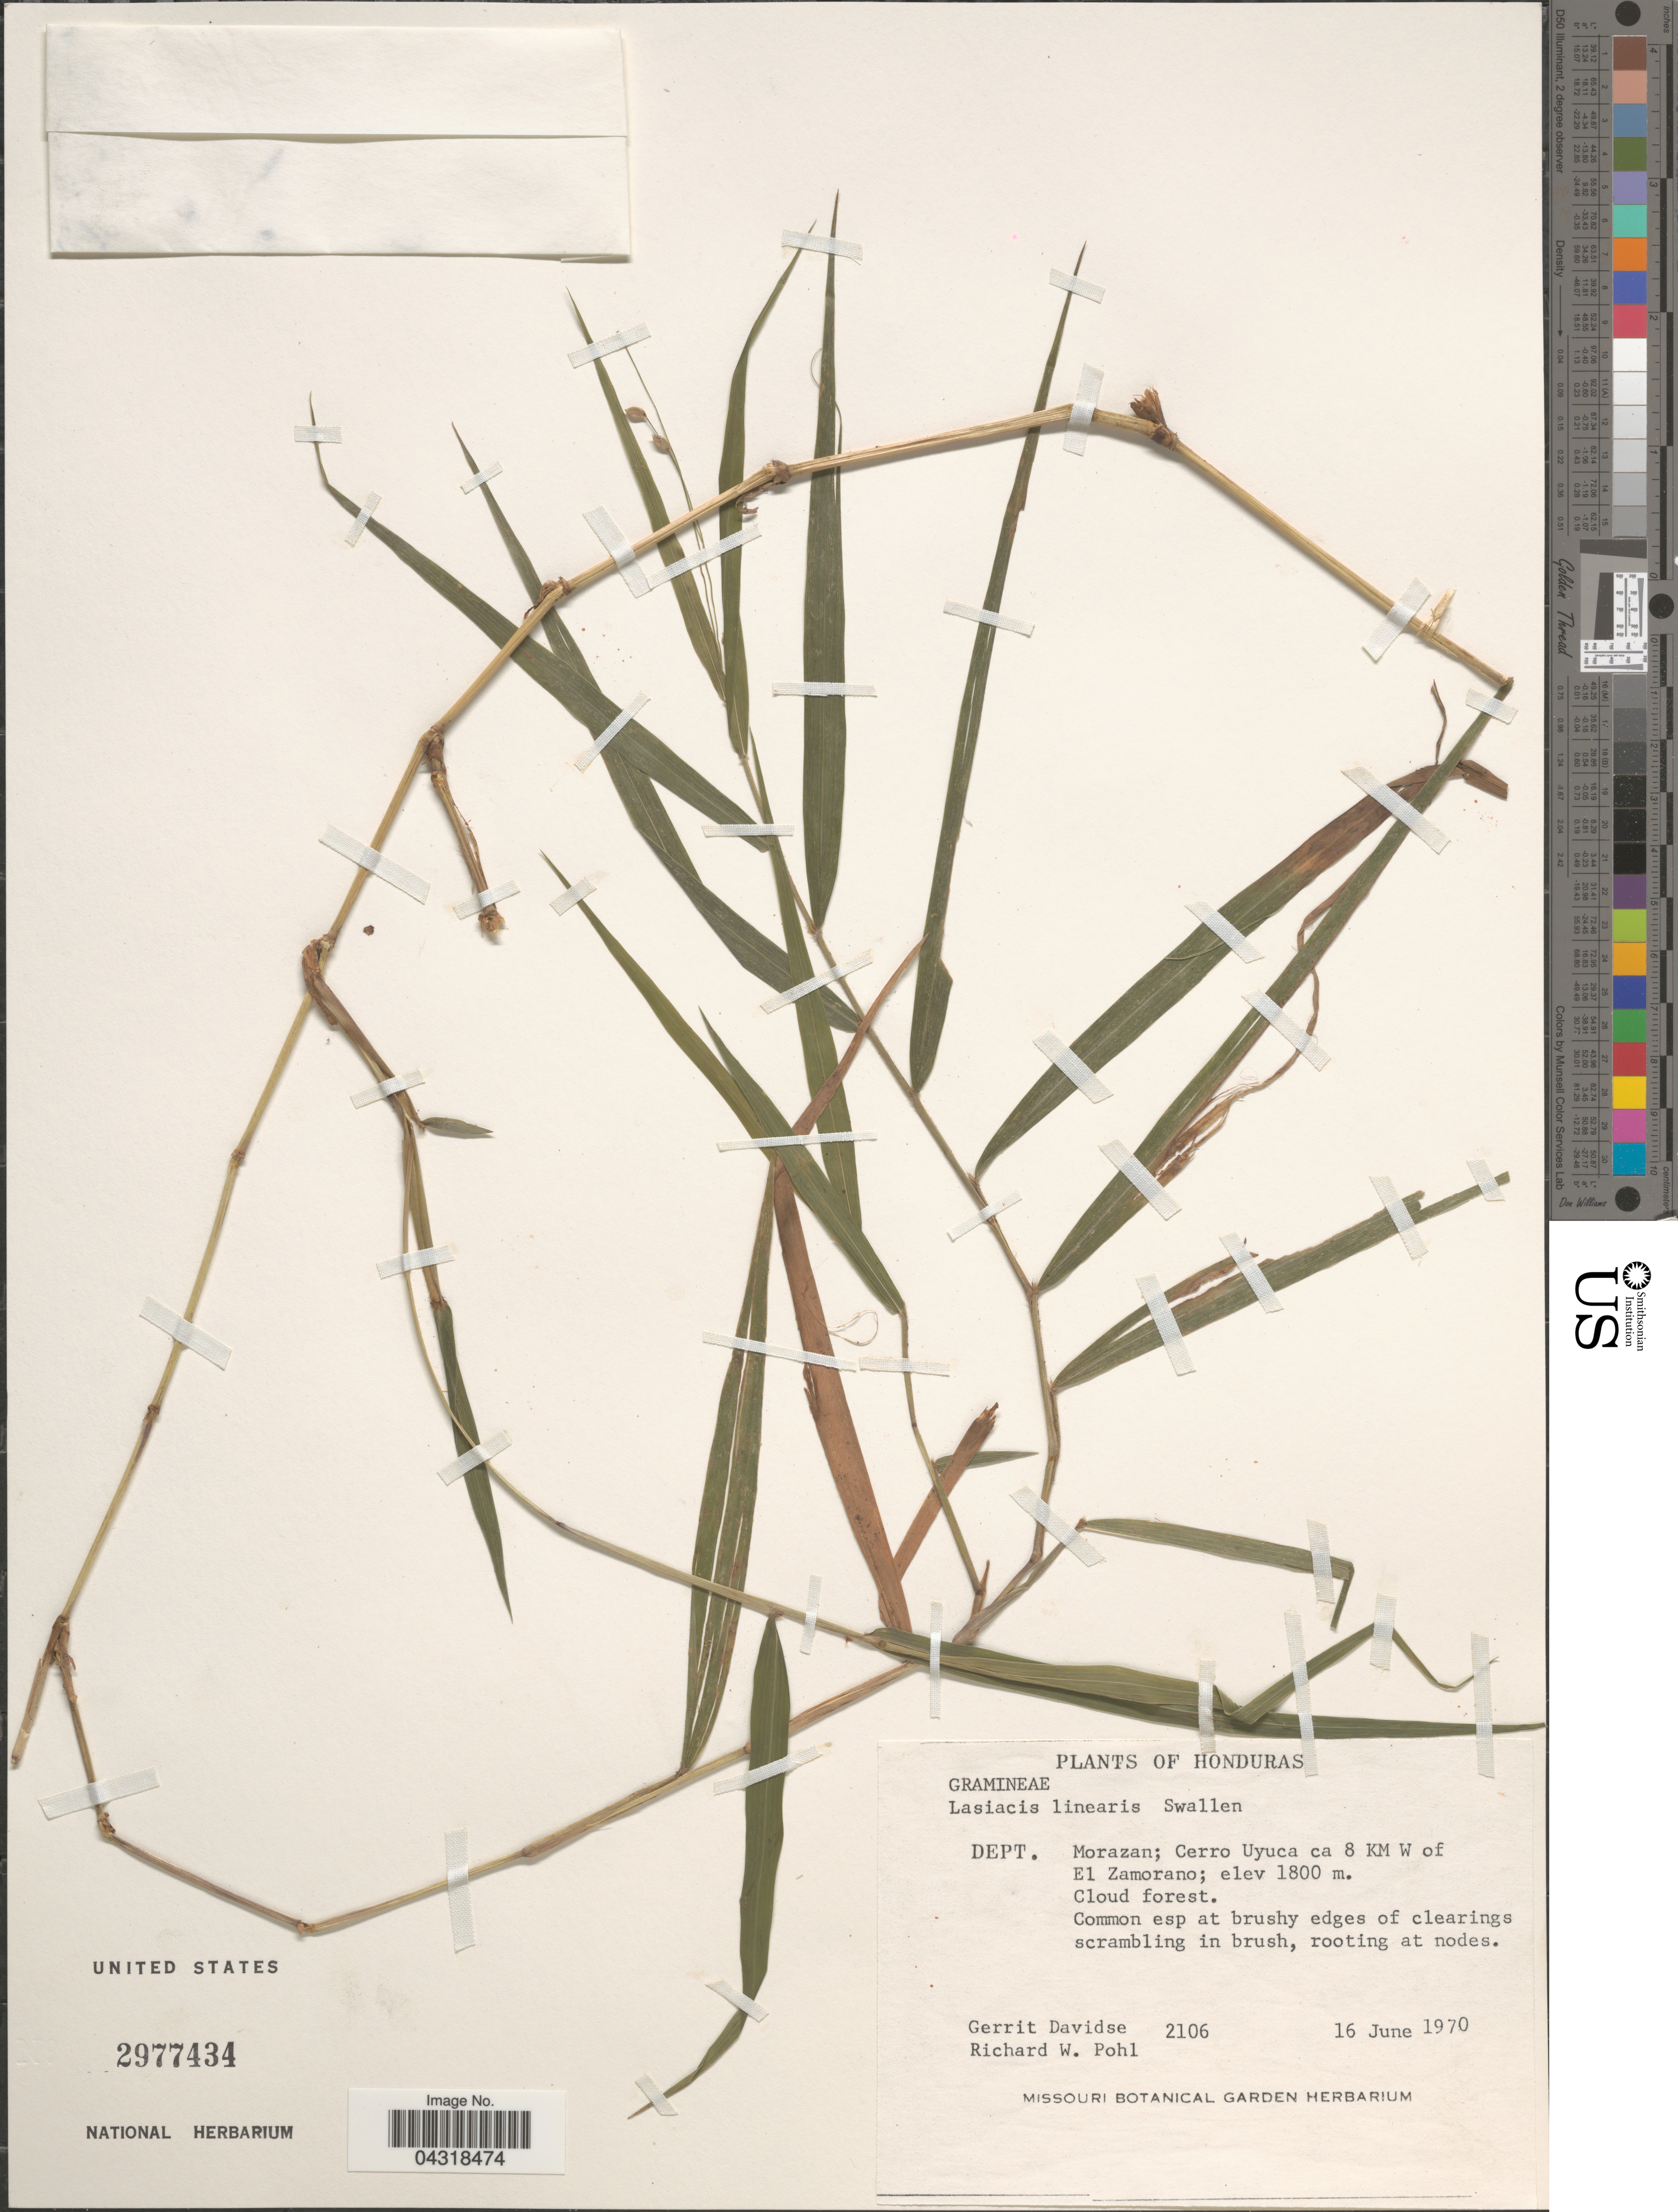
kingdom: Plantae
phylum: Tracheophyta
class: Liliopsida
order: Poales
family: Poaceae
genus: Lasiacis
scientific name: Lasiacis linearis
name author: Swallen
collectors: G. Davidse & R. W. Pohl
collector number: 2106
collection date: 1970-06-16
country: Honduras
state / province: Fco. Morazán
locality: Dept. Morazan; Cerro Uyuca ca 8 KM W of El Zamorano.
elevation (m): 1800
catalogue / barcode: US 2977434